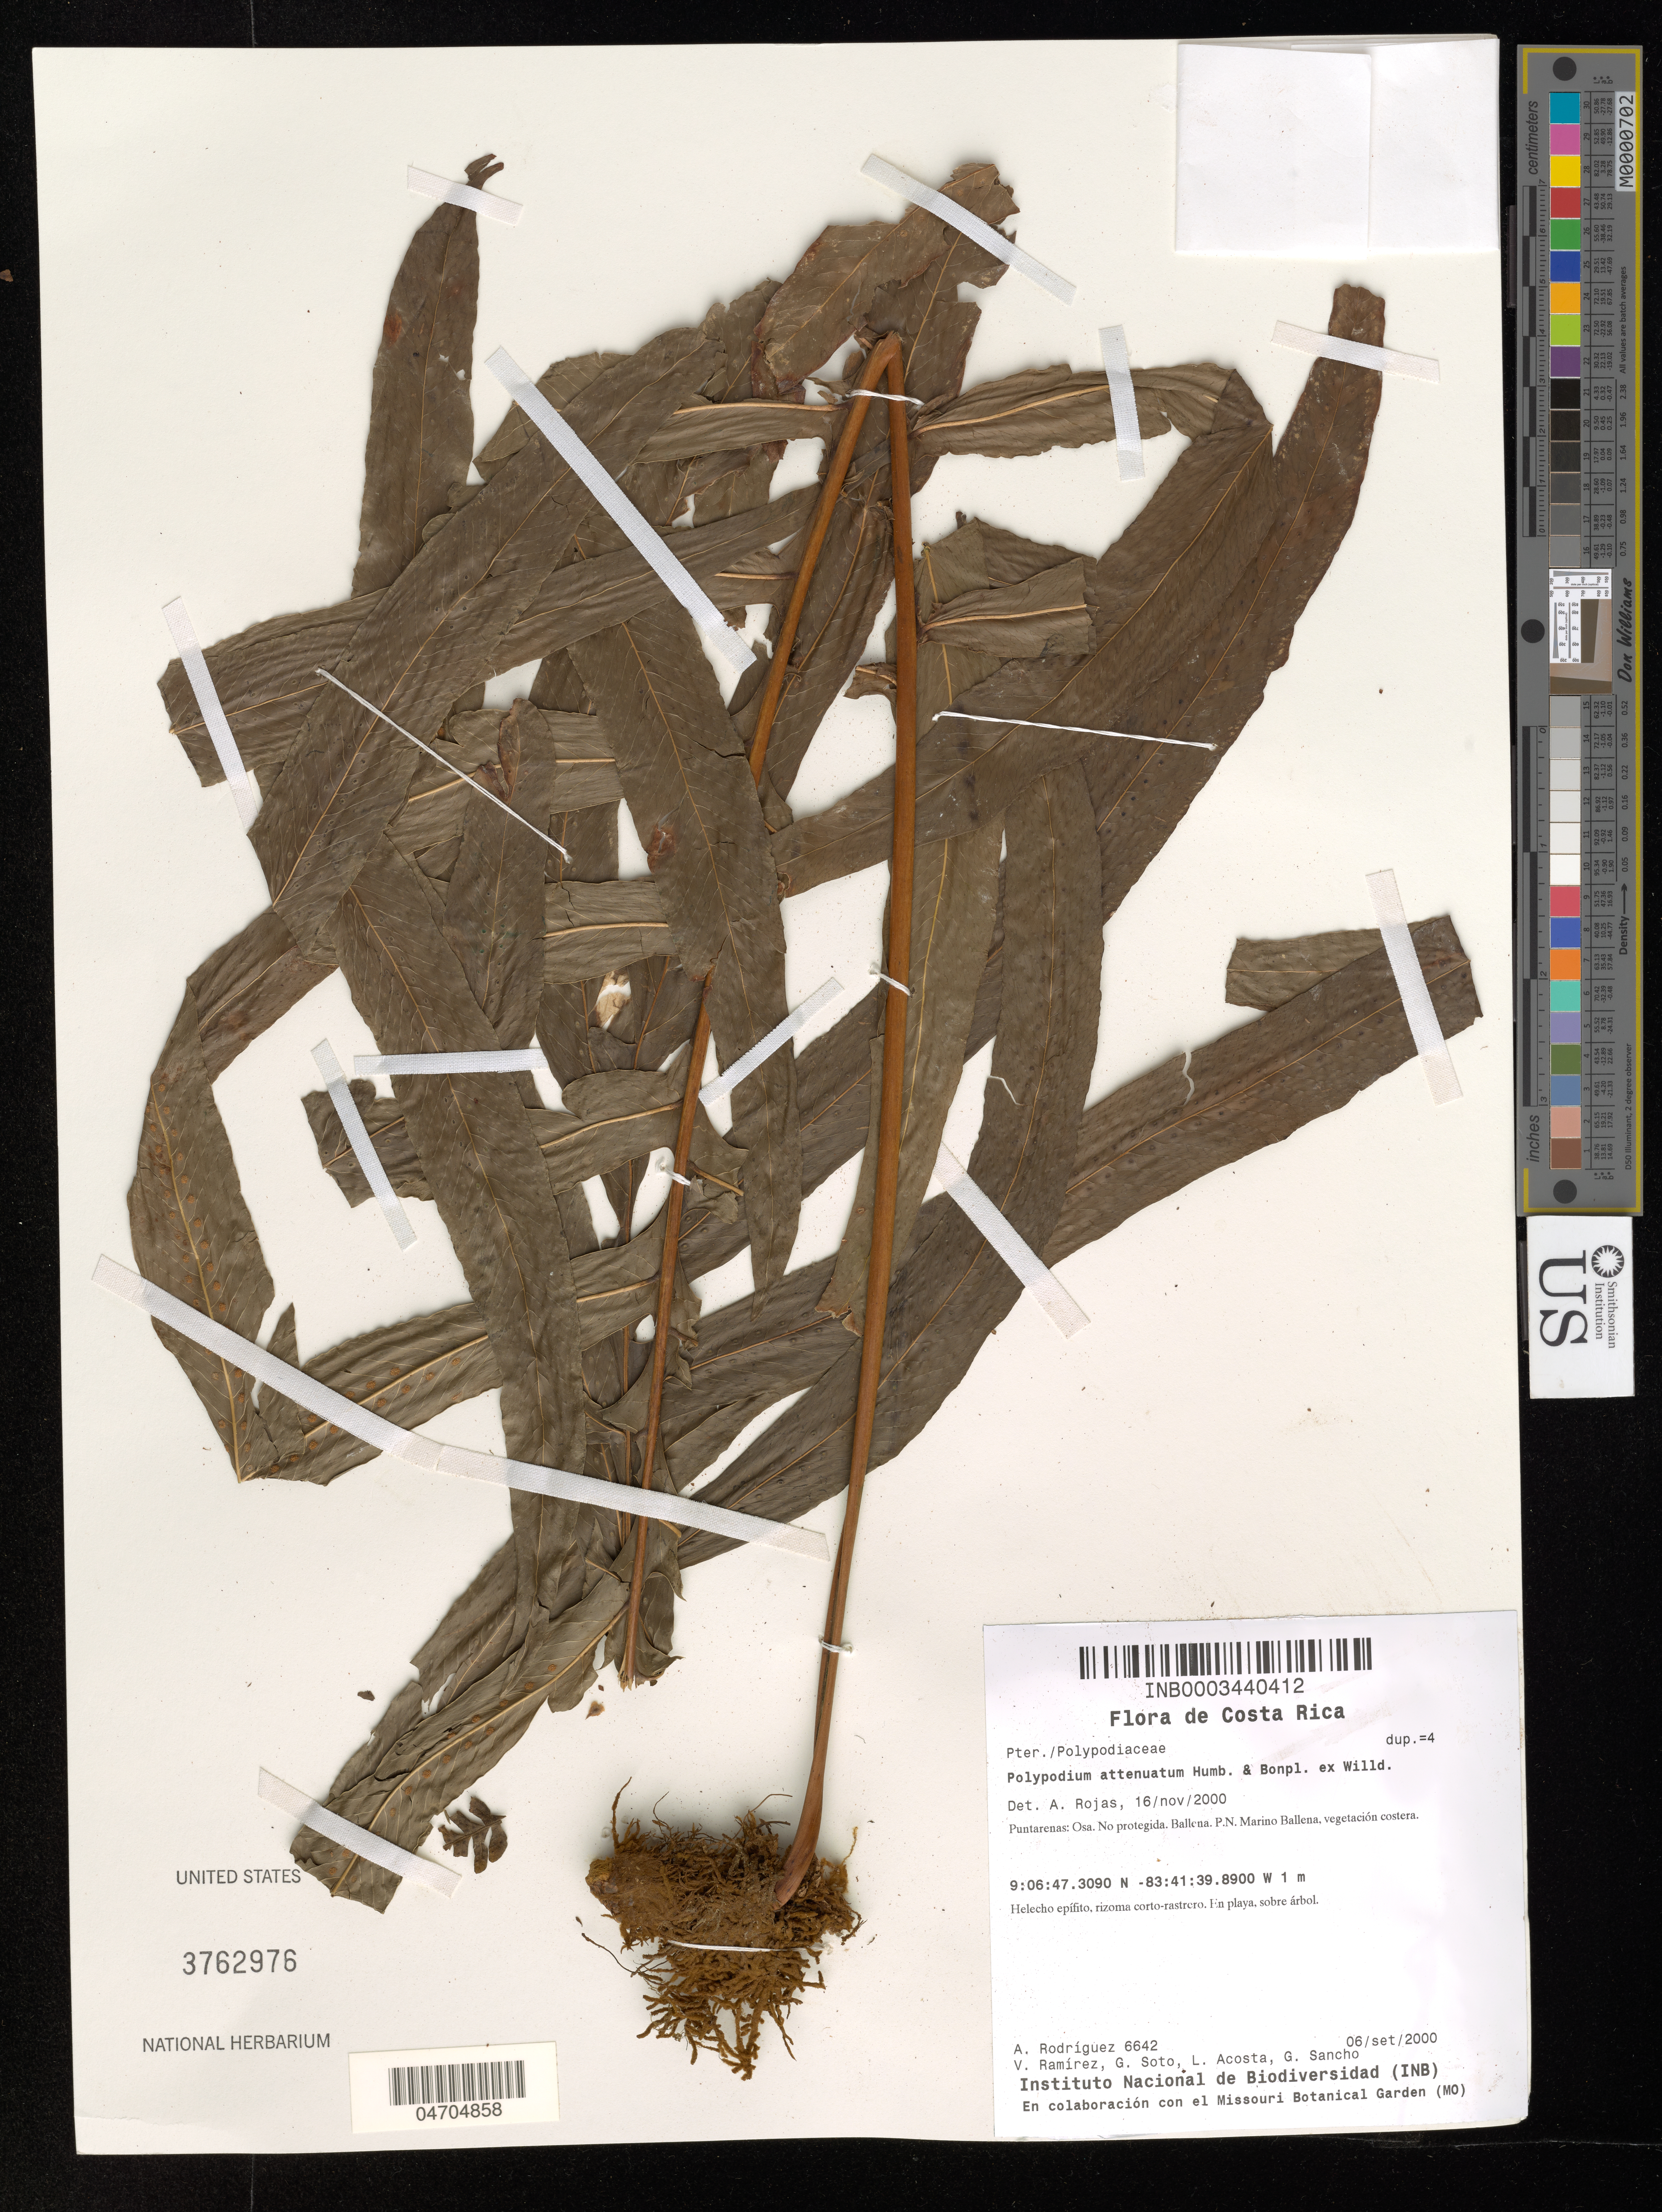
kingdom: Plantae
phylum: Tracheophyta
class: Polypodiopsida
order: Polypodiales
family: Polypodiaceae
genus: Polypodium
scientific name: Polypodium attenuatum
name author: Humb. & Bonpl. ex Willd.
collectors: A. Rodríguez, V. Ramirez, G. Soto, L. Acosta & G. Sancho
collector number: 6642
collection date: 2000-09-06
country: Costa Rica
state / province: Puntarenas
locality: Osa. No protegida. Ballena. P.N. Marino Ballena, vegetación costera.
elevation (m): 1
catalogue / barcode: US 3762976